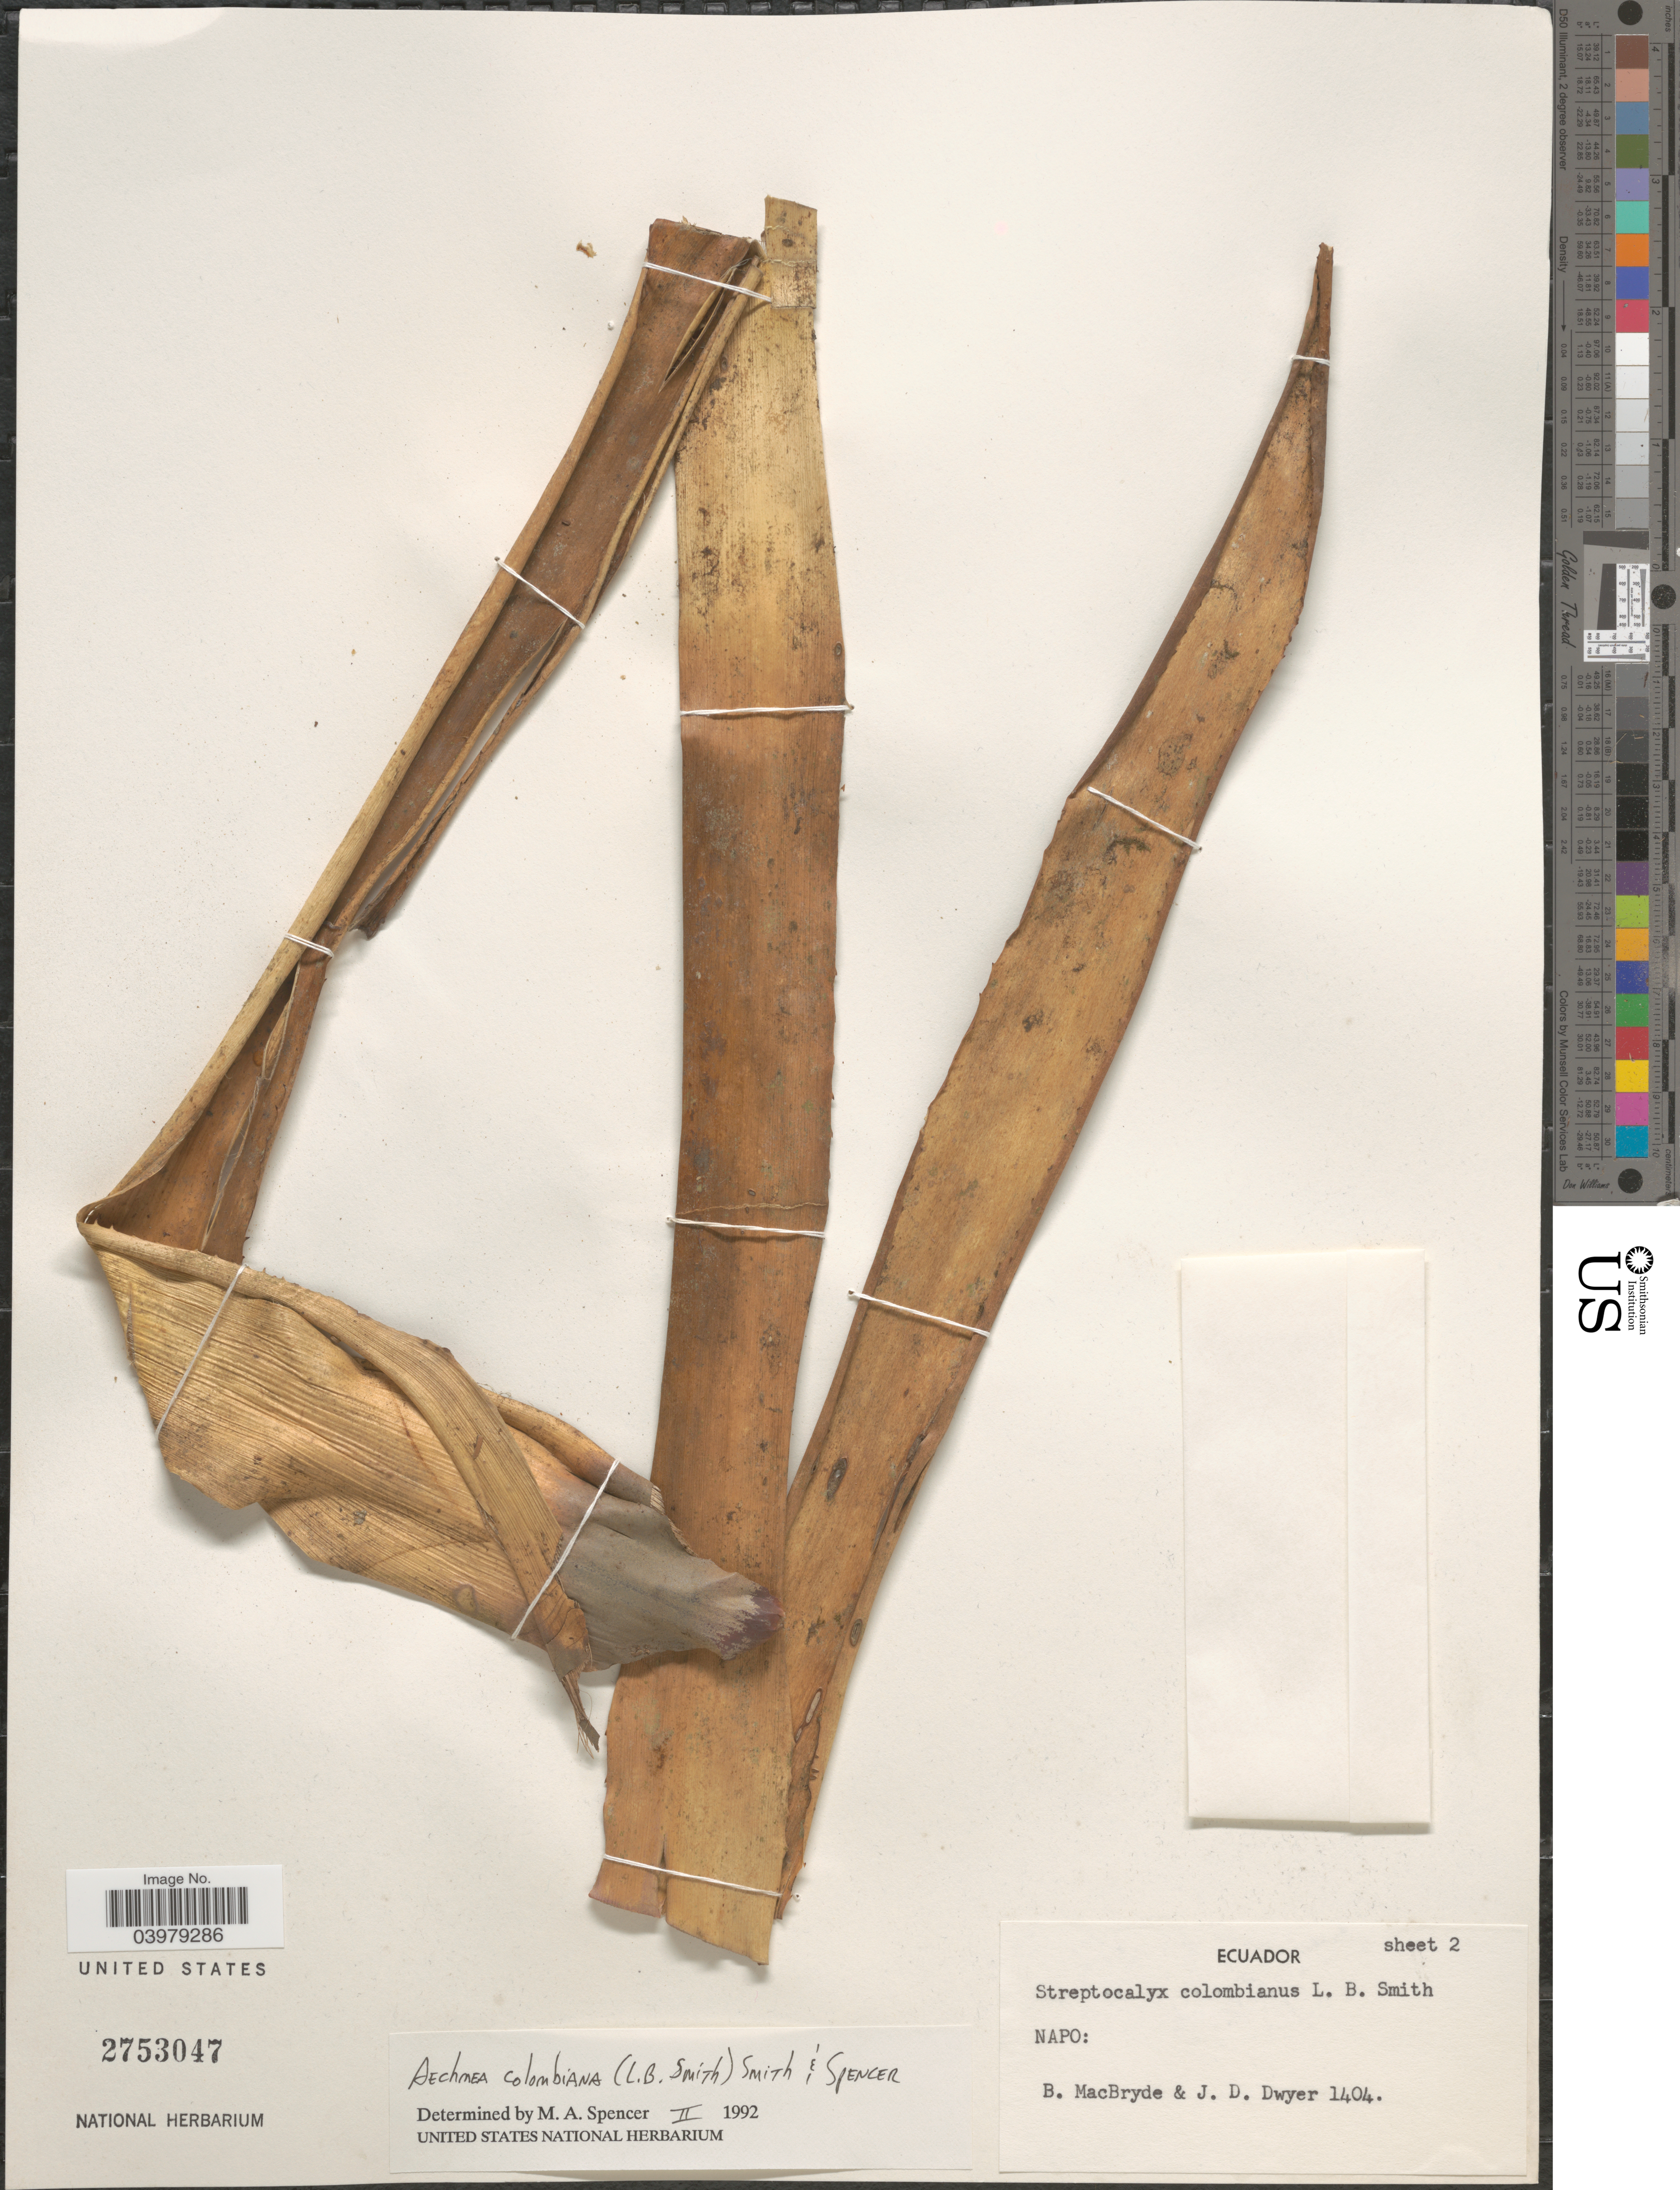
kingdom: Plantae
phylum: Tracheophyta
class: Liliopsida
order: Poales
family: Bromeliaceae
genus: Aechmea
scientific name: Aechmea colombiana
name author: (L.B. Sm.) L.B. Sm. & M.A. Spencer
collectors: B. MacBryde & J. D. Dwyer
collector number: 1404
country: Ecuador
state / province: Napo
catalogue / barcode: US 2753047